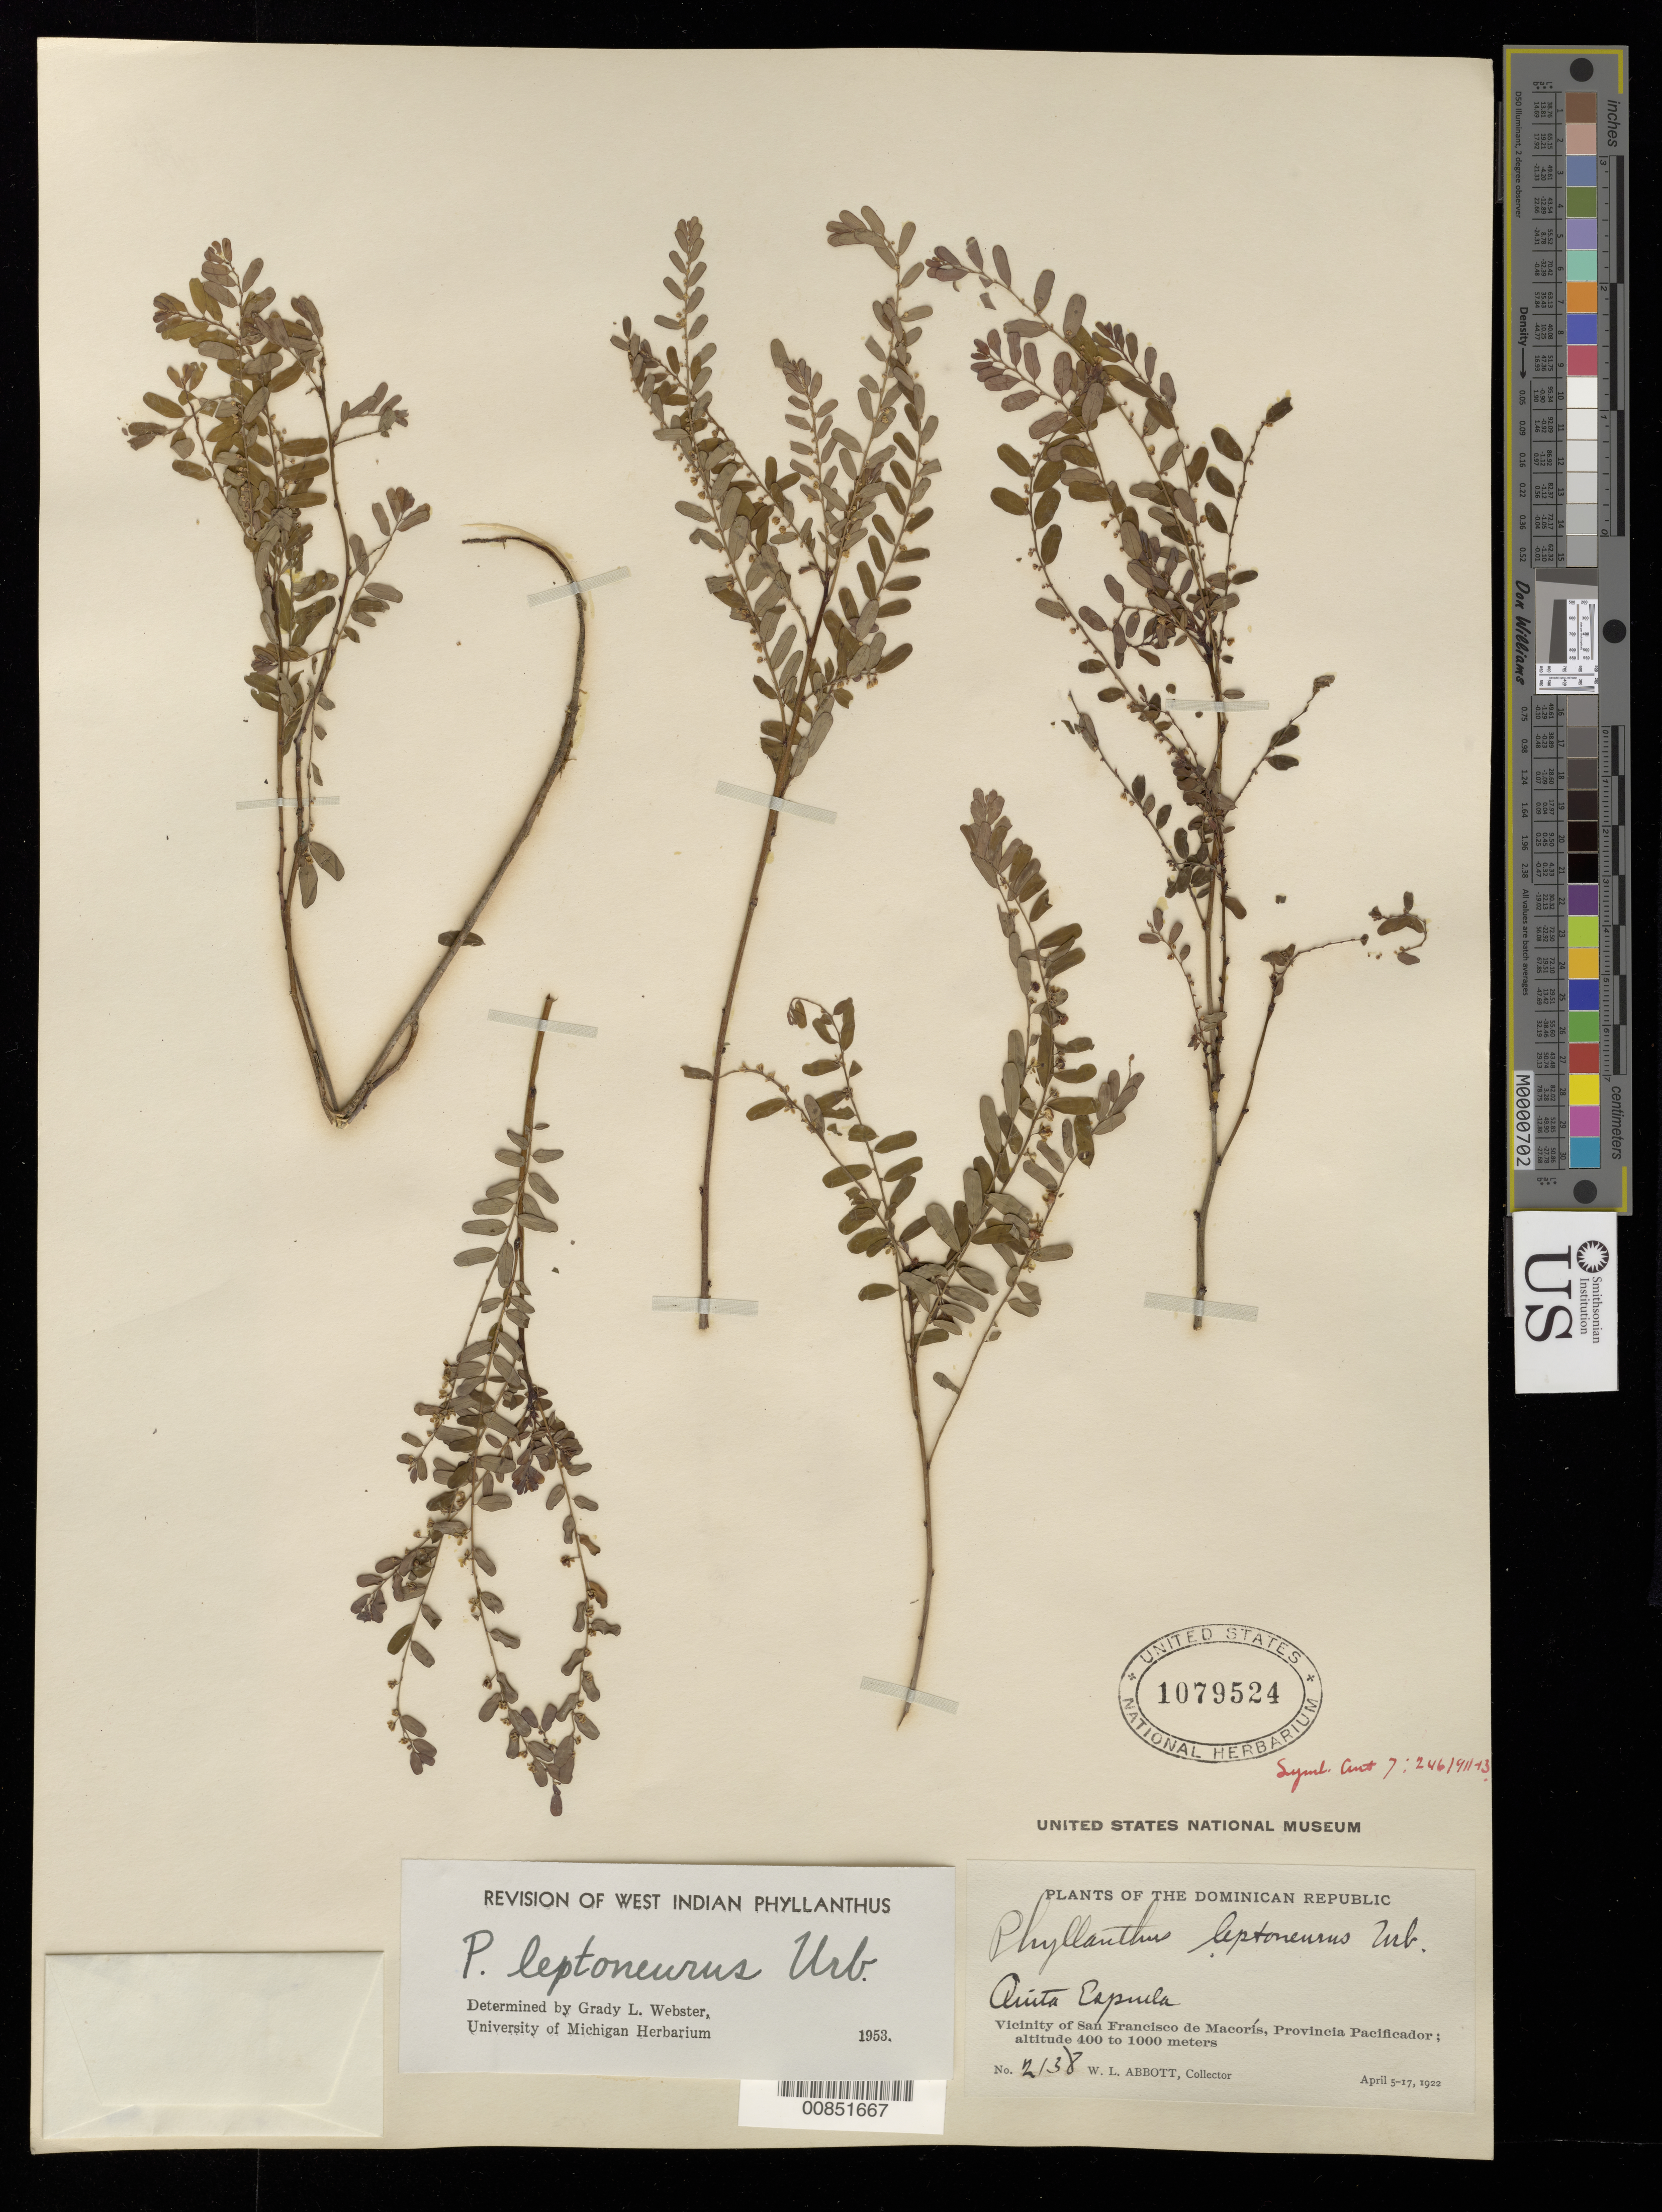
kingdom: Plantae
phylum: Tracheophyta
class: Magnoliopsida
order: Malpighiales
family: Phyllanthaceae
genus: Phyllanthus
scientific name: Phyllanthus leptoneurus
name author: Urb.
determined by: Webster, Grady L.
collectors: W. L. Abbott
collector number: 2138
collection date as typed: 05 Apr 1922 to 17 Apr 1922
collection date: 1922-04-05/1922-04-17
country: Dominican Republic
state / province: Duarte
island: Hispaniola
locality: San Francisco de Macorís, Quita Espuela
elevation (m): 400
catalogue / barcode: US 1079524